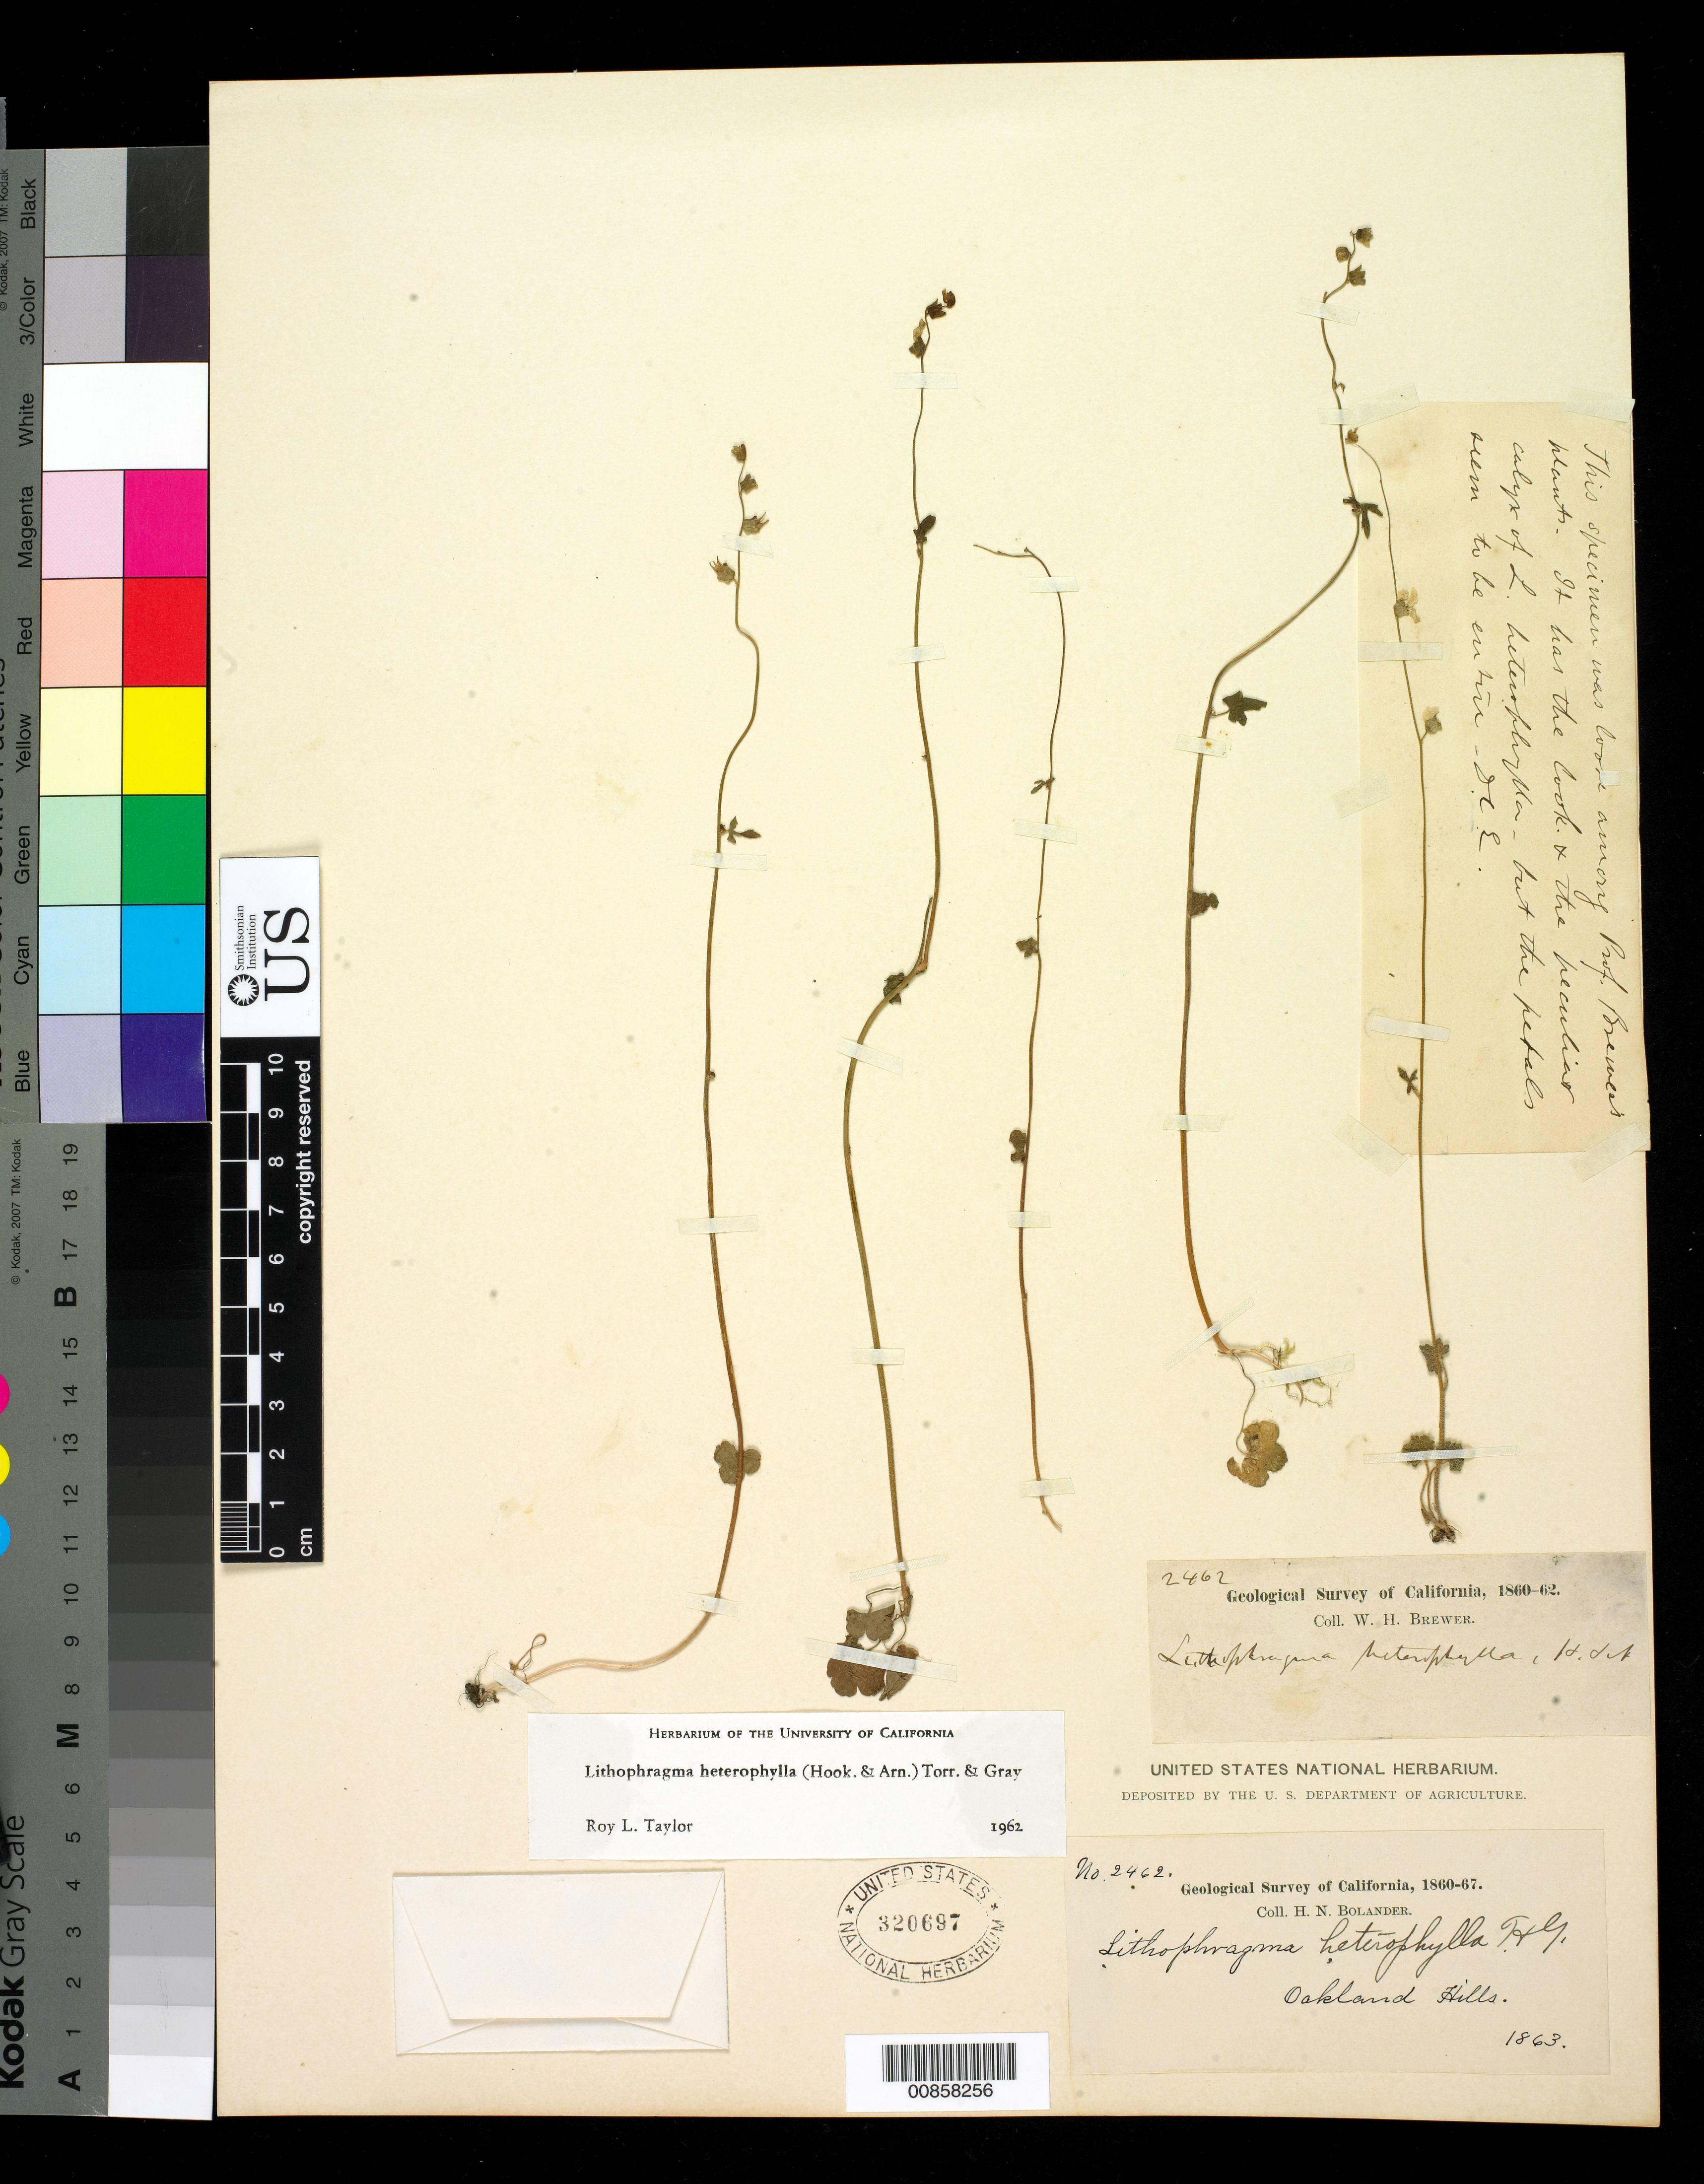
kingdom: Plantae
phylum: Tracheophyta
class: Magnoliopsida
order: Saxifragales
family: Saxifragaceae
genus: Lithophragma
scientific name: Lithophragma heterophyllum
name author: (Hook. & Arn.) Hook. & Arn.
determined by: Taylor, R. L.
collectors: H. Bolander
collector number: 2462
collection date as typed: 1863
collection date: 1863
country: United States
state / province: California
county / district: Alameda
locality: Oakland Hills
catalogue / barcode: US 320697